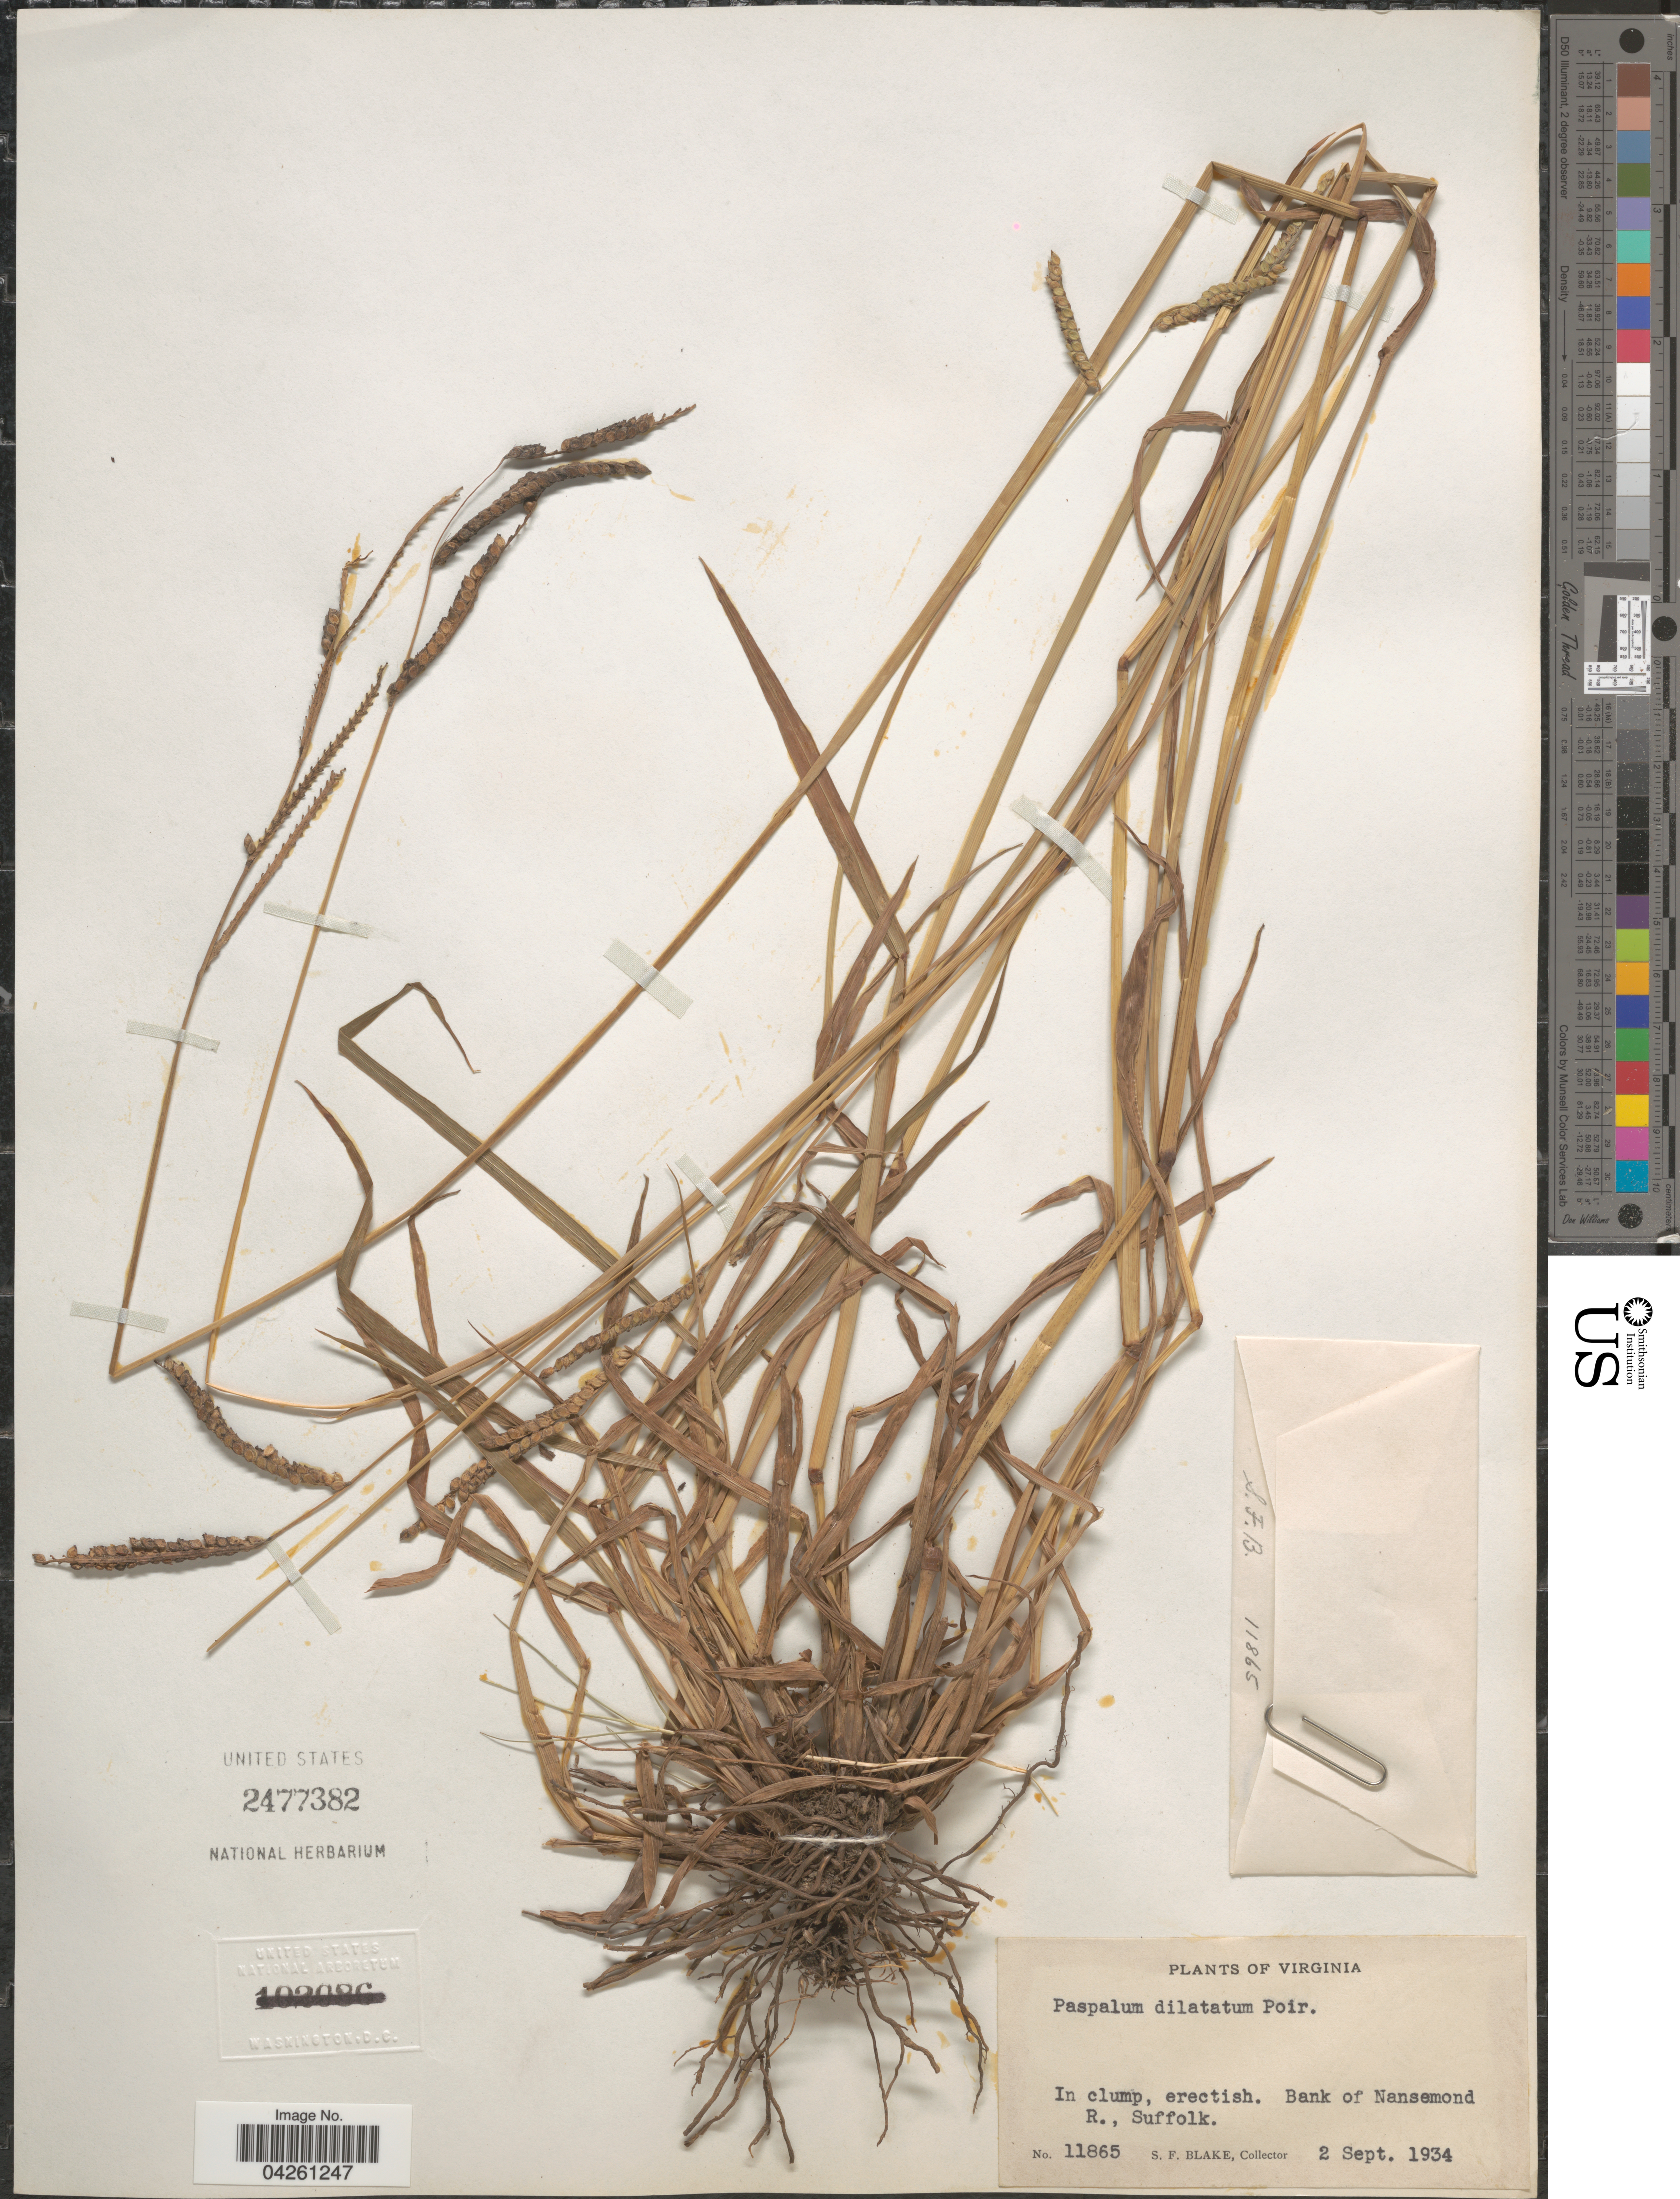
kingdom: Plantae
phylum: Tracheophyta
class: Liliopsida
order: Poales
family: Poaceae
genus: Paspalum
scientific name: Paspalum dilatatum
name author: Poir.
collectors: S. Blake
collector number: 11865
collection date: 1934-09-02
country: United States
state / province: Virginia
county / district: City of Suffolk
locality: Bank of Nansemond R.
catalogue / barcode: US 2477382